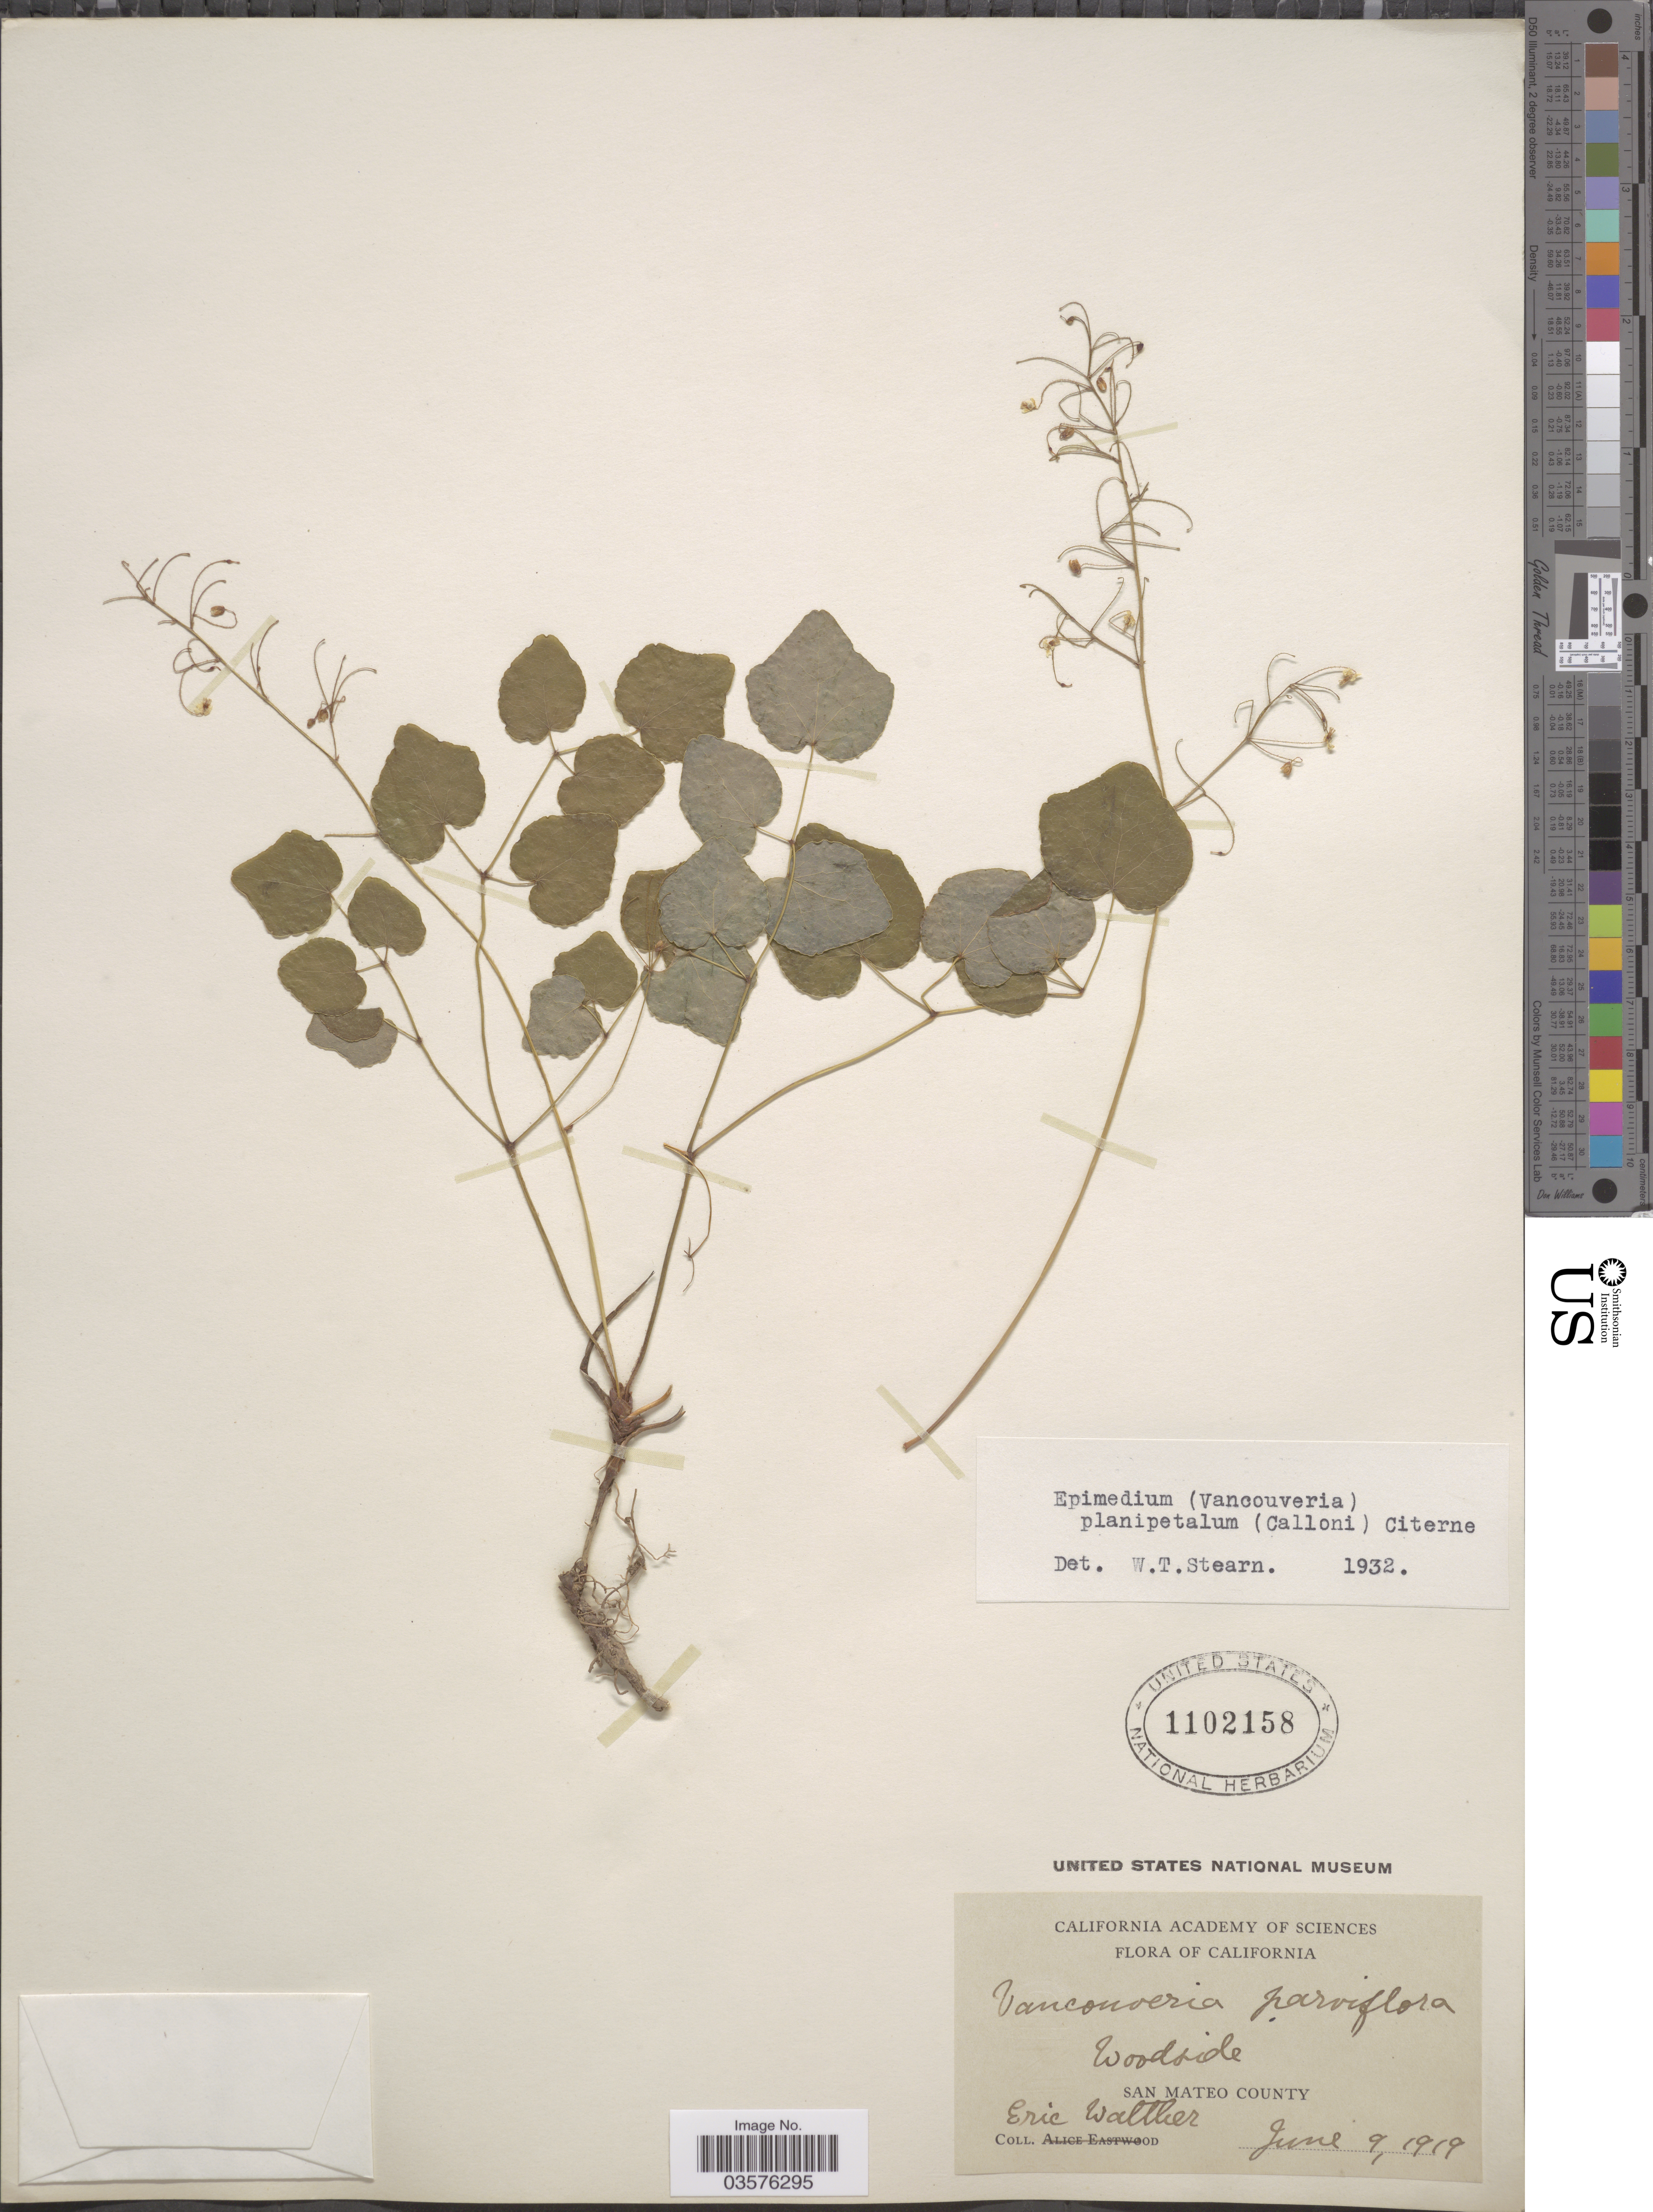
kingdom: Plantae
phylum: Tracheophyta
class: Magnoliopsida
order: Ranunculales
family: Berberidaceae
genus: Vancouveria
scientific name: Vancouveria planipetala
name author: Calloni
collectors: E. Walker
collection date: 1919-06-09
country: United States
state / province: California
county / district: San Mateo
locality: Woodside. San Mateo County.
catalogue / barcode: US 1102158